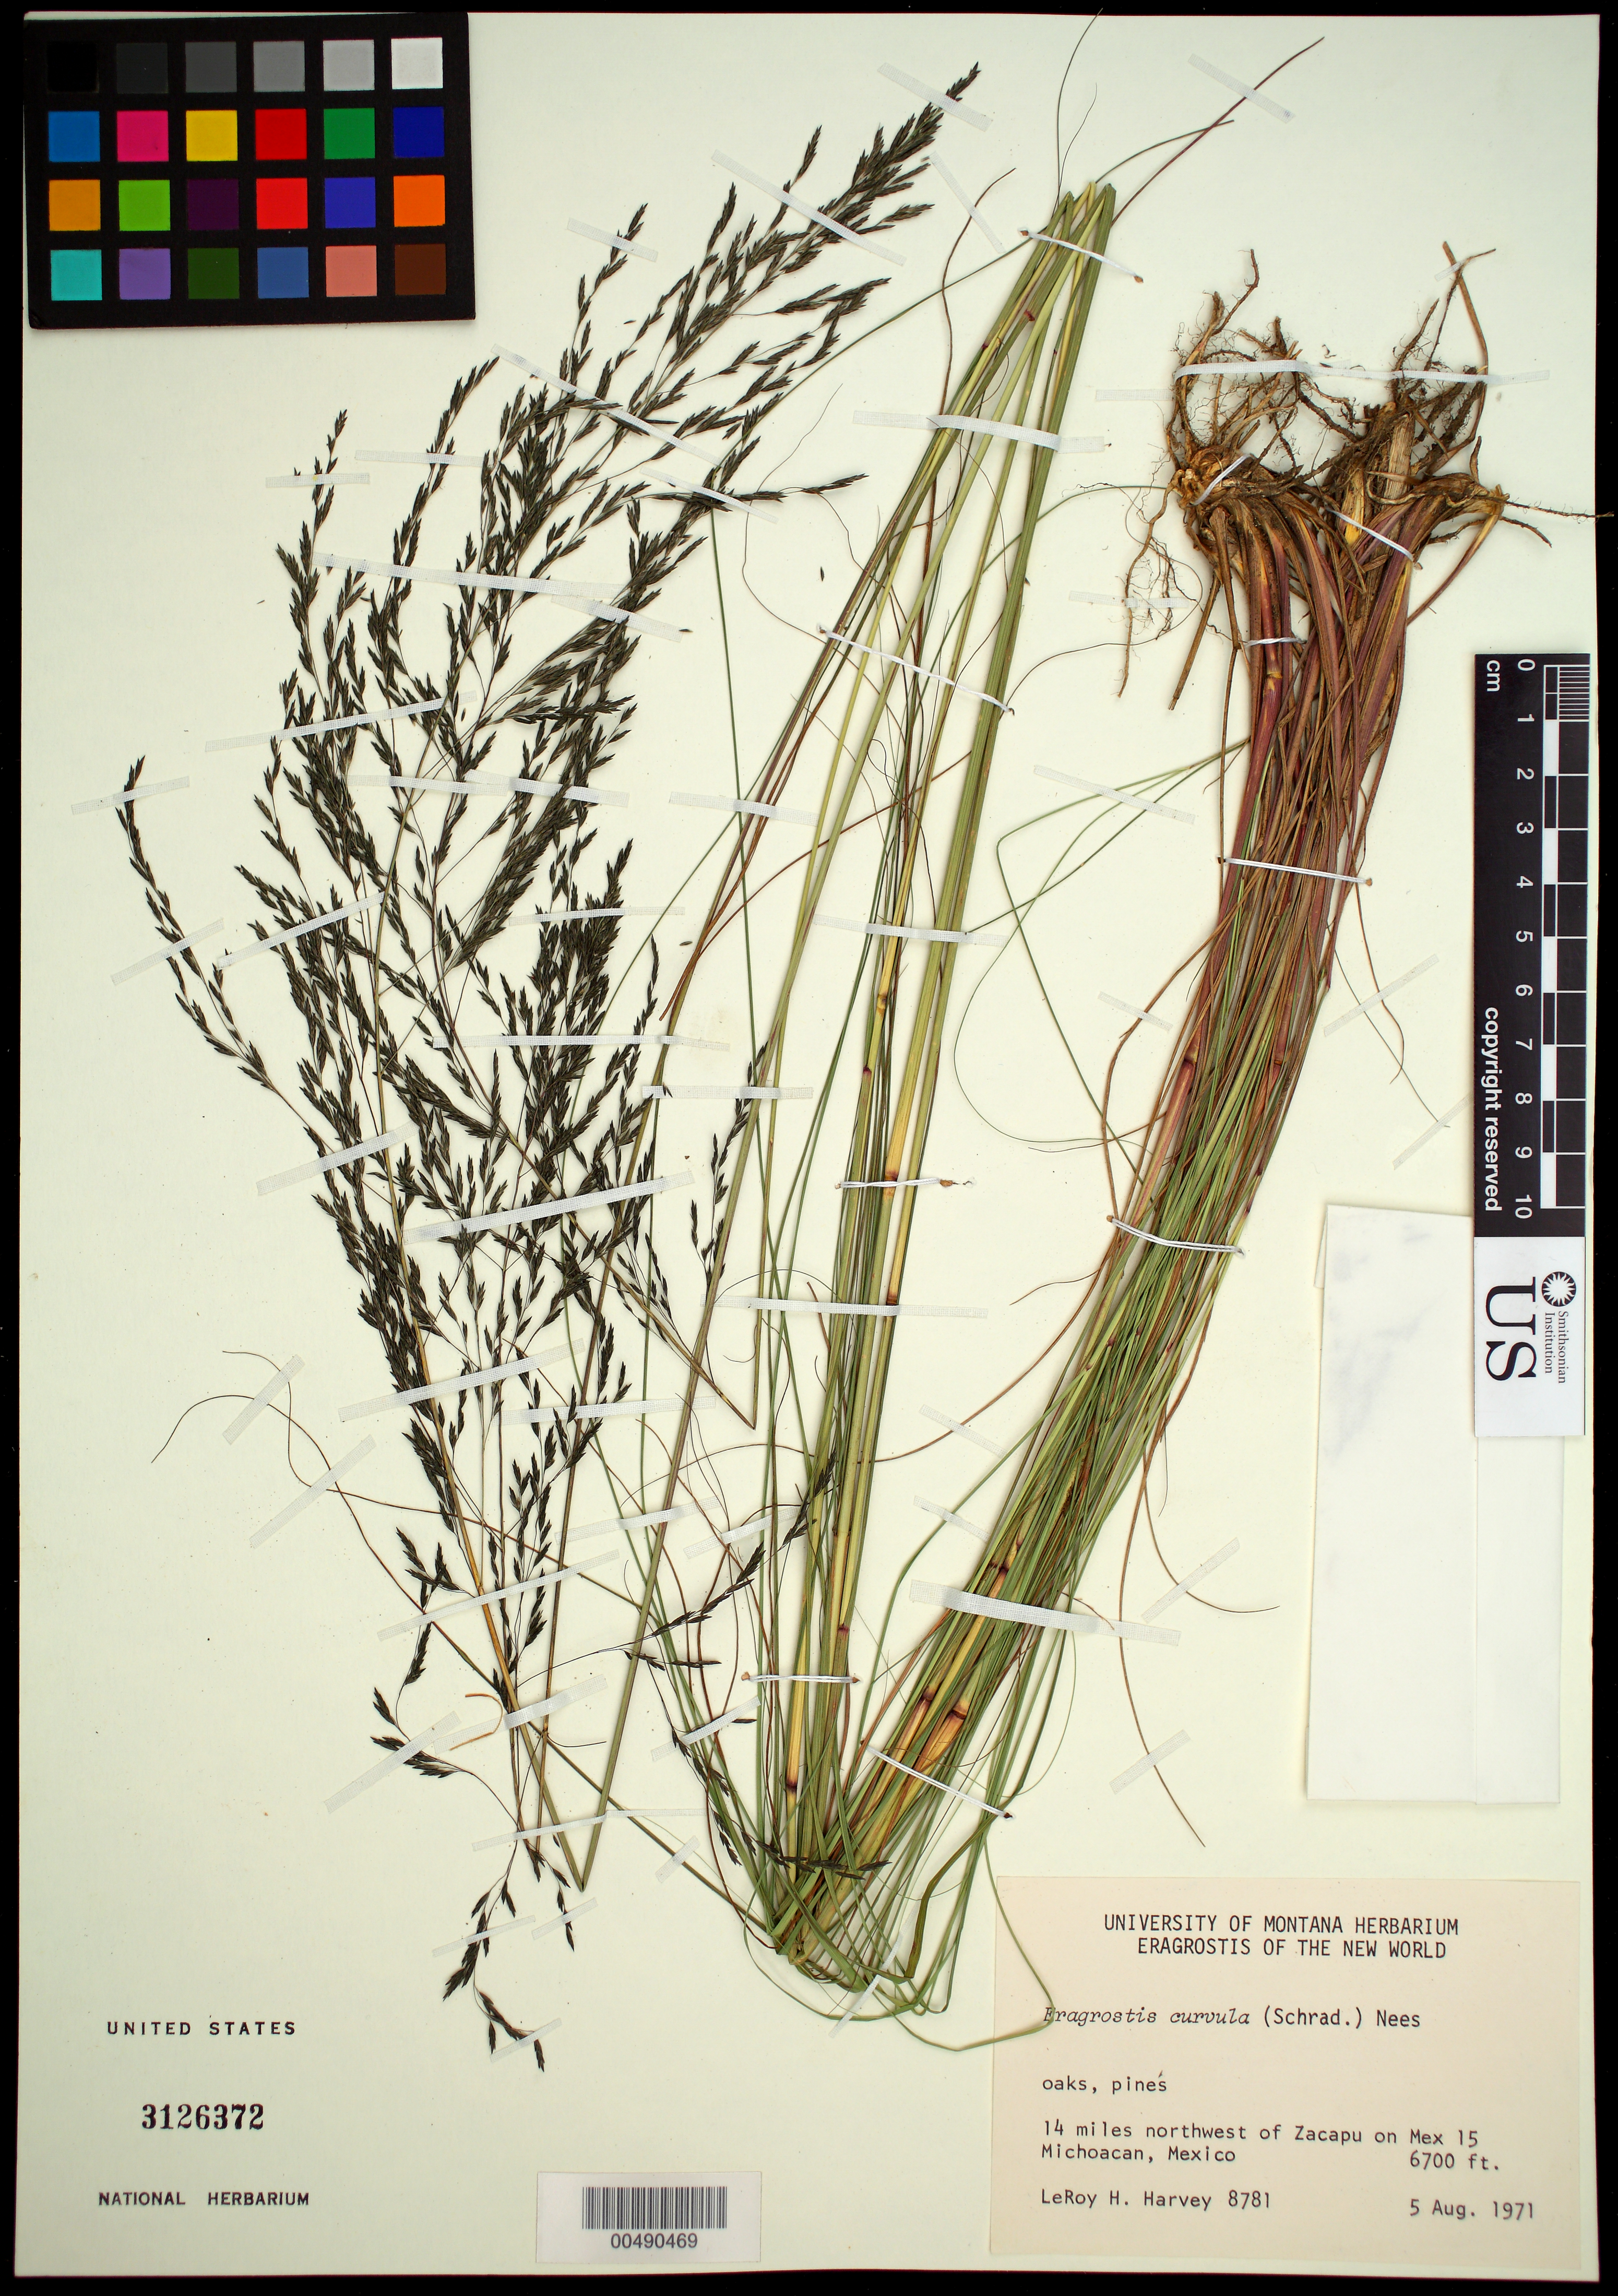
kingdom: Plantae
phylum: Tracheophyta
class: Liliopsida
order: Poales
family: Poaceae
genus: Eragrostis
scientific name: Eragrostis curvula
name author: (Schrad.) Nees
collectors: L. H. Harvey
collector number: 8781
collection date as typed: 5 Aug 1971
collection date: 1971-08-05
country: Mexico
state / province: Michoacán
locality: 14 mi NW of Zacapu on Mex-15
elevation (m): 2042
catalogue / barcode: US 3126372